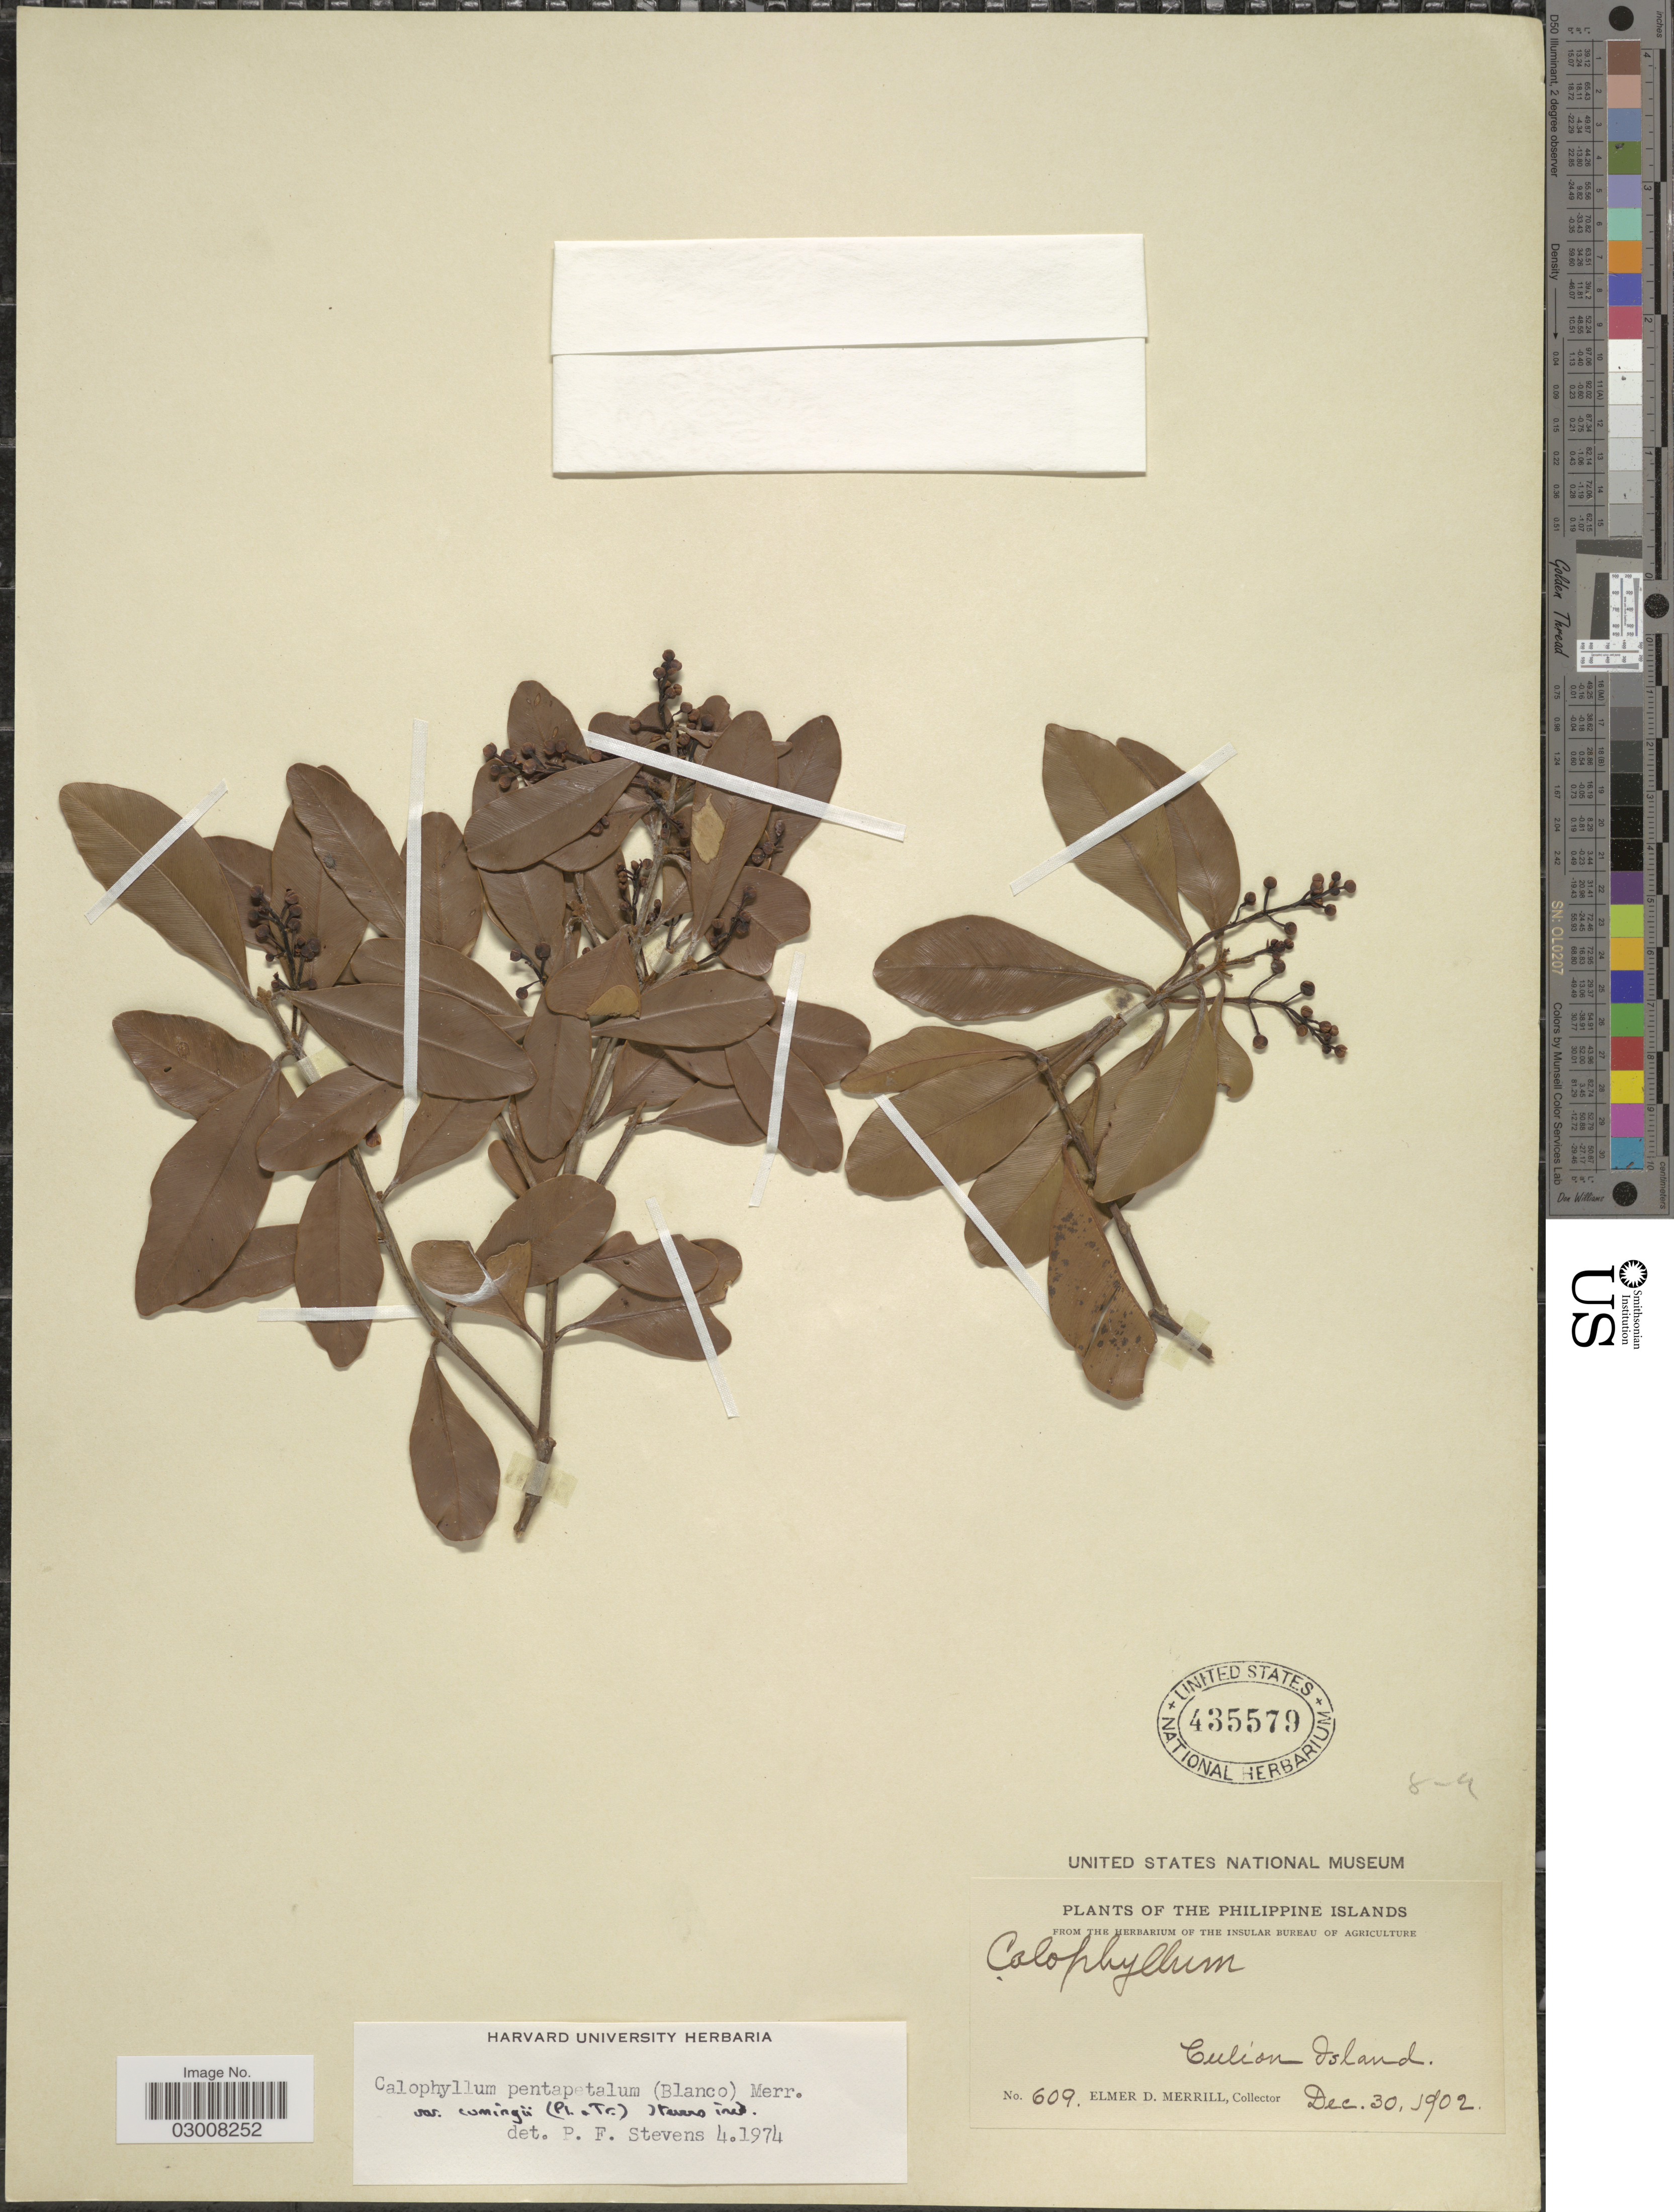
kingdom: Plantae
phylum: Tracheophyta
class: Magnoliopsida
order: Malpighiales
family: Calophyllaceae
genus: Calophyllum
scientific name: Calophyllum pentapetalum var. cumingii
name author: P.F. Stevens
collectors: E. D. Merrill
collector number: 609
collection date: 1902-12-30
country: Philippines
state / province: Mimaropa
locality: Culion Island.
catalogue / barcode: US 435579